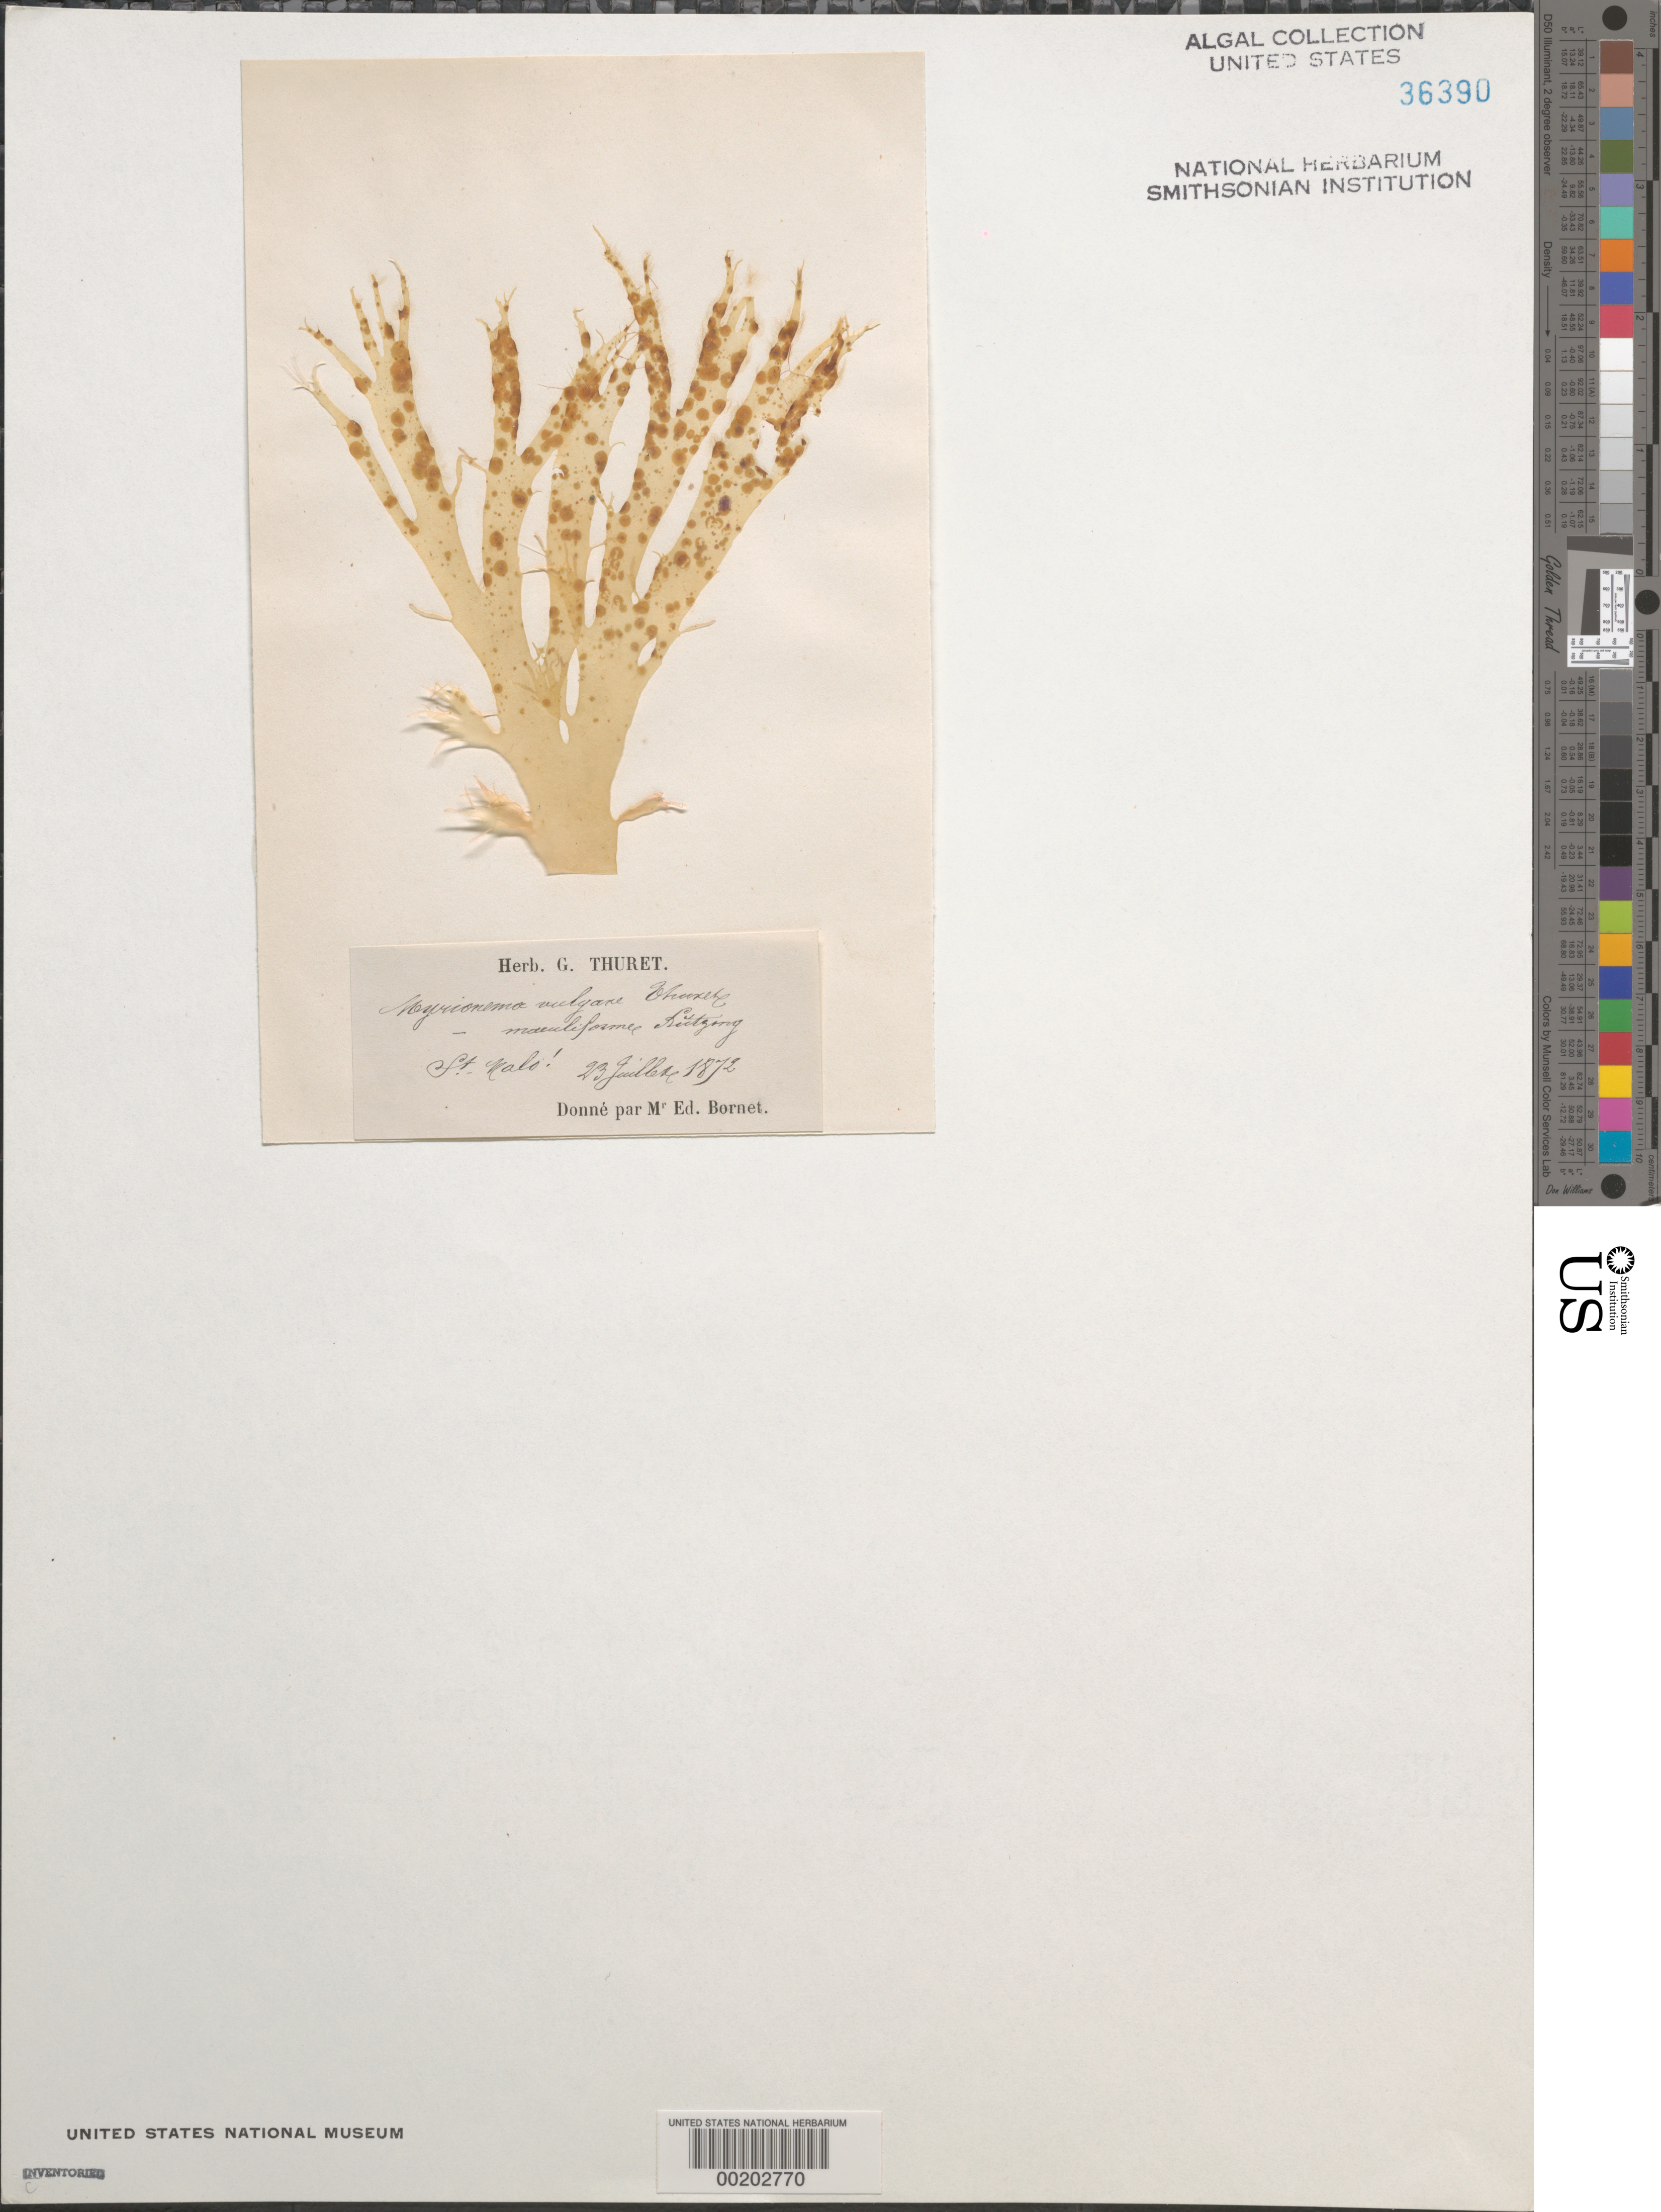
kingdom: Chromista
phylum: Ochrophyta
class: Phaeophyceae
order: Ectocarpales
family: Chordariaceae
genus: Myrionema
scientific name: Myrionema strangulans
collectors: Thuret, G. (herbarium)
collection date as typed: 23 Jul 1872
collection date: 1872-07-23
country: France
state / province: Bretagne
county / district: Ille-et-Vilaine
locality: St. Malo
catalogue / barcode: US 36390